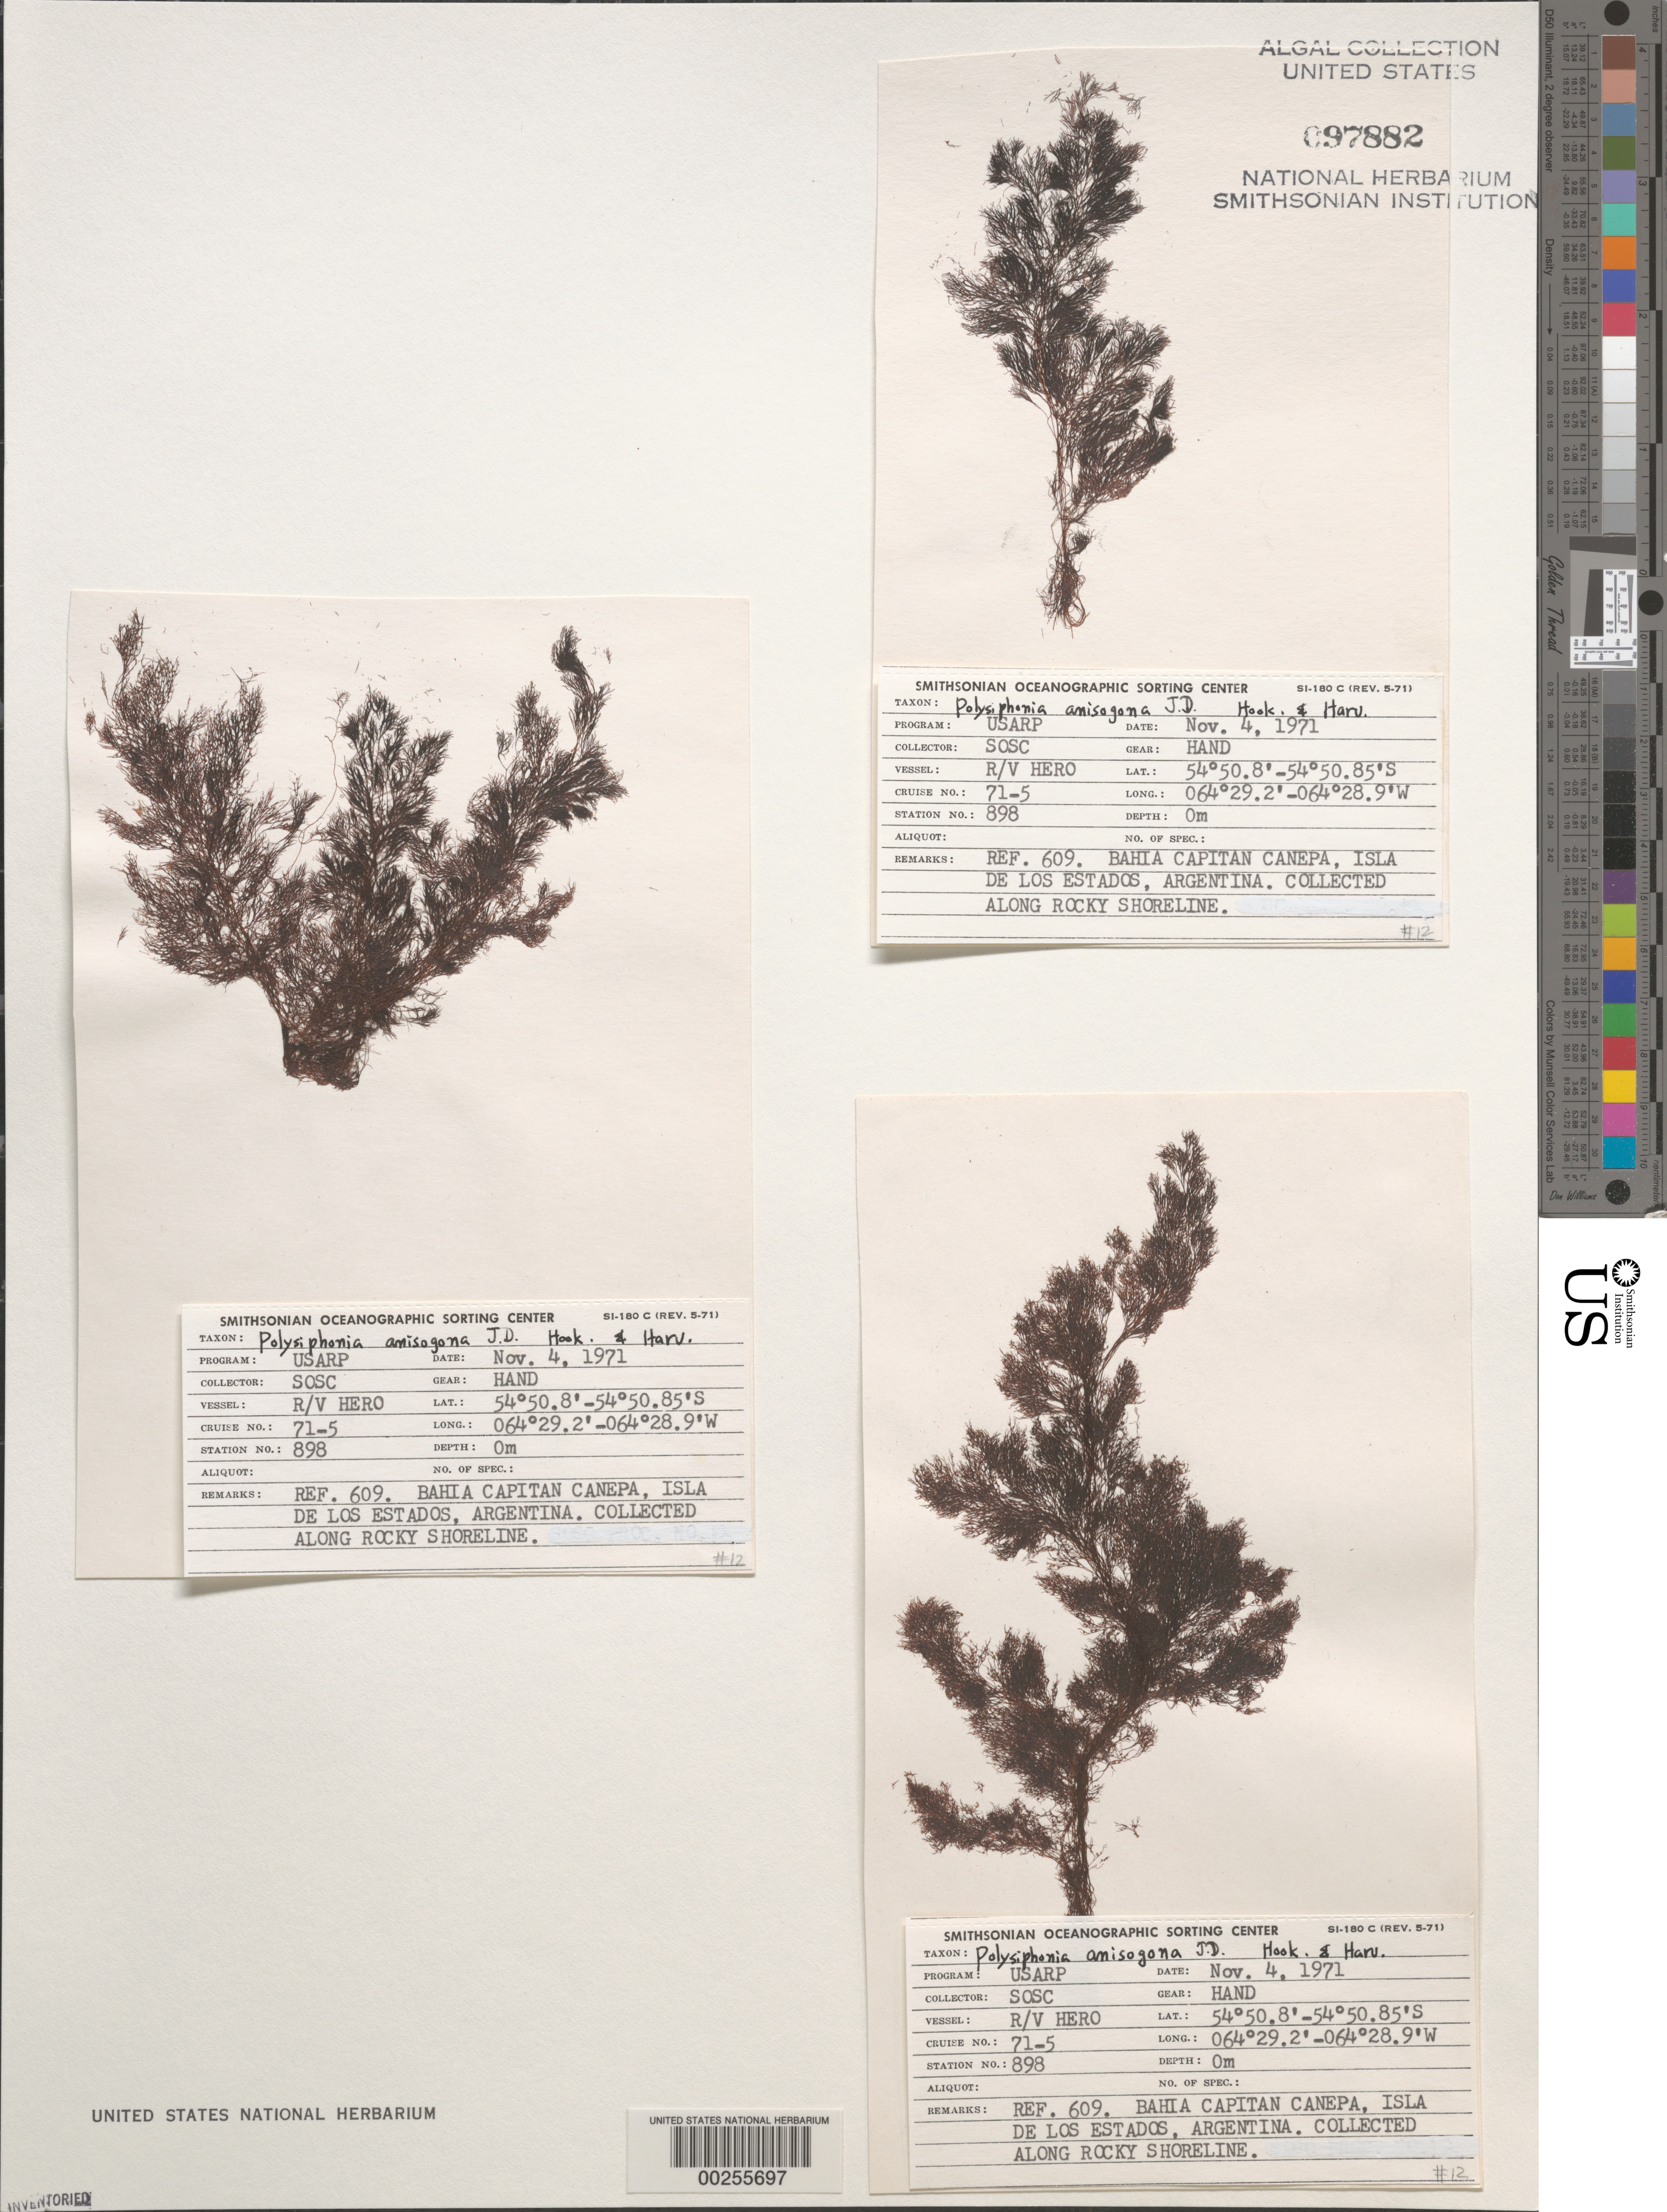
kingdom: Plantae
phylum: Rhodophyta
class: Florideophyceae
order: Ceramiales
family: Rhodomelaceae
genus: Polysiphonia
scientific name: Polysiphonia anisogona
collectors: SOSC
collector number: Station 898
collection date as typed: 04 Nov 1971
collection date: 1971-11-04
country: Argentina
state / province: Tierra del Fuego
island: Isla de los Estados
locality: Bahia Capitan Canepa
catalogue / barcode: US 97882